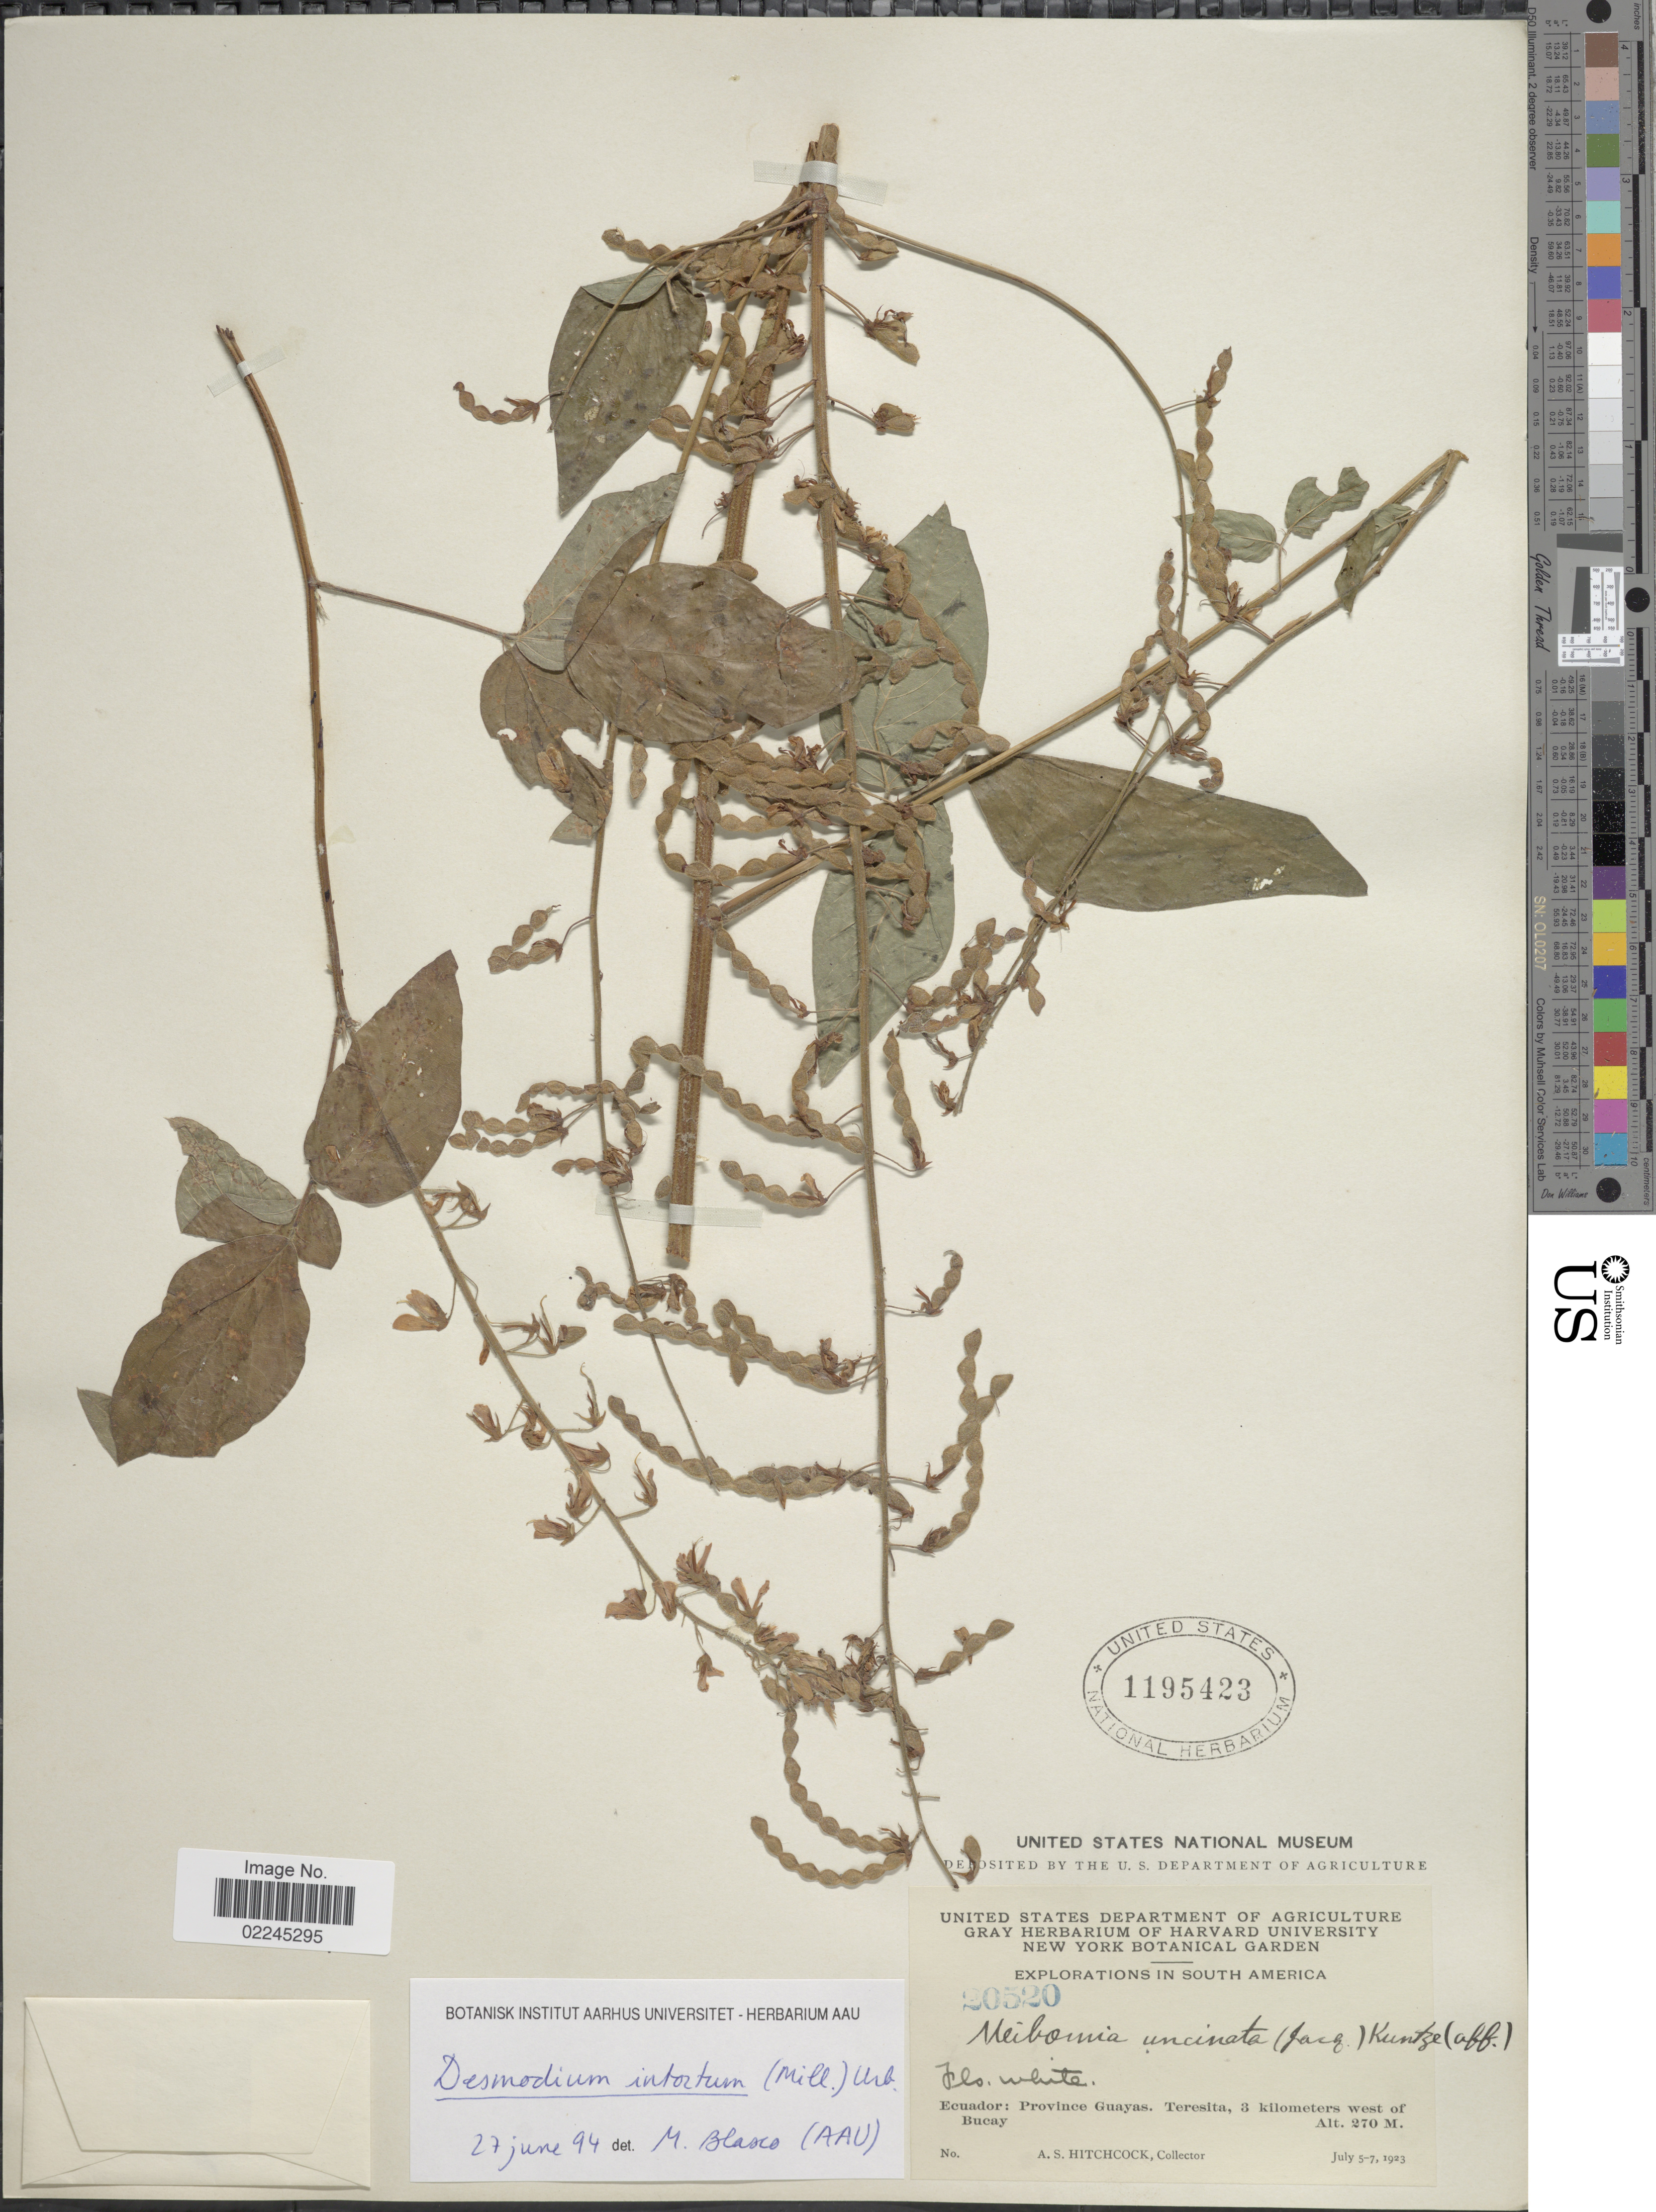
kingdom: Plantae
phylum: Tracheophyta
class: Magnoliopsida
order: Fabales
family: Fabaceae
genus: Desmodium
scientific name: Desmodium intortum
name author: (Mill.) Urb.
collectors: A. S. Hitchcock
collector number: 20620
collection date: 1923-07-05/1923-07-07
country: Ecuador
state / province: Guayas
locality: Teresta, 3 kilomters west of Bucay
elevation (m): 270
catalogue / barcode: US 1195423